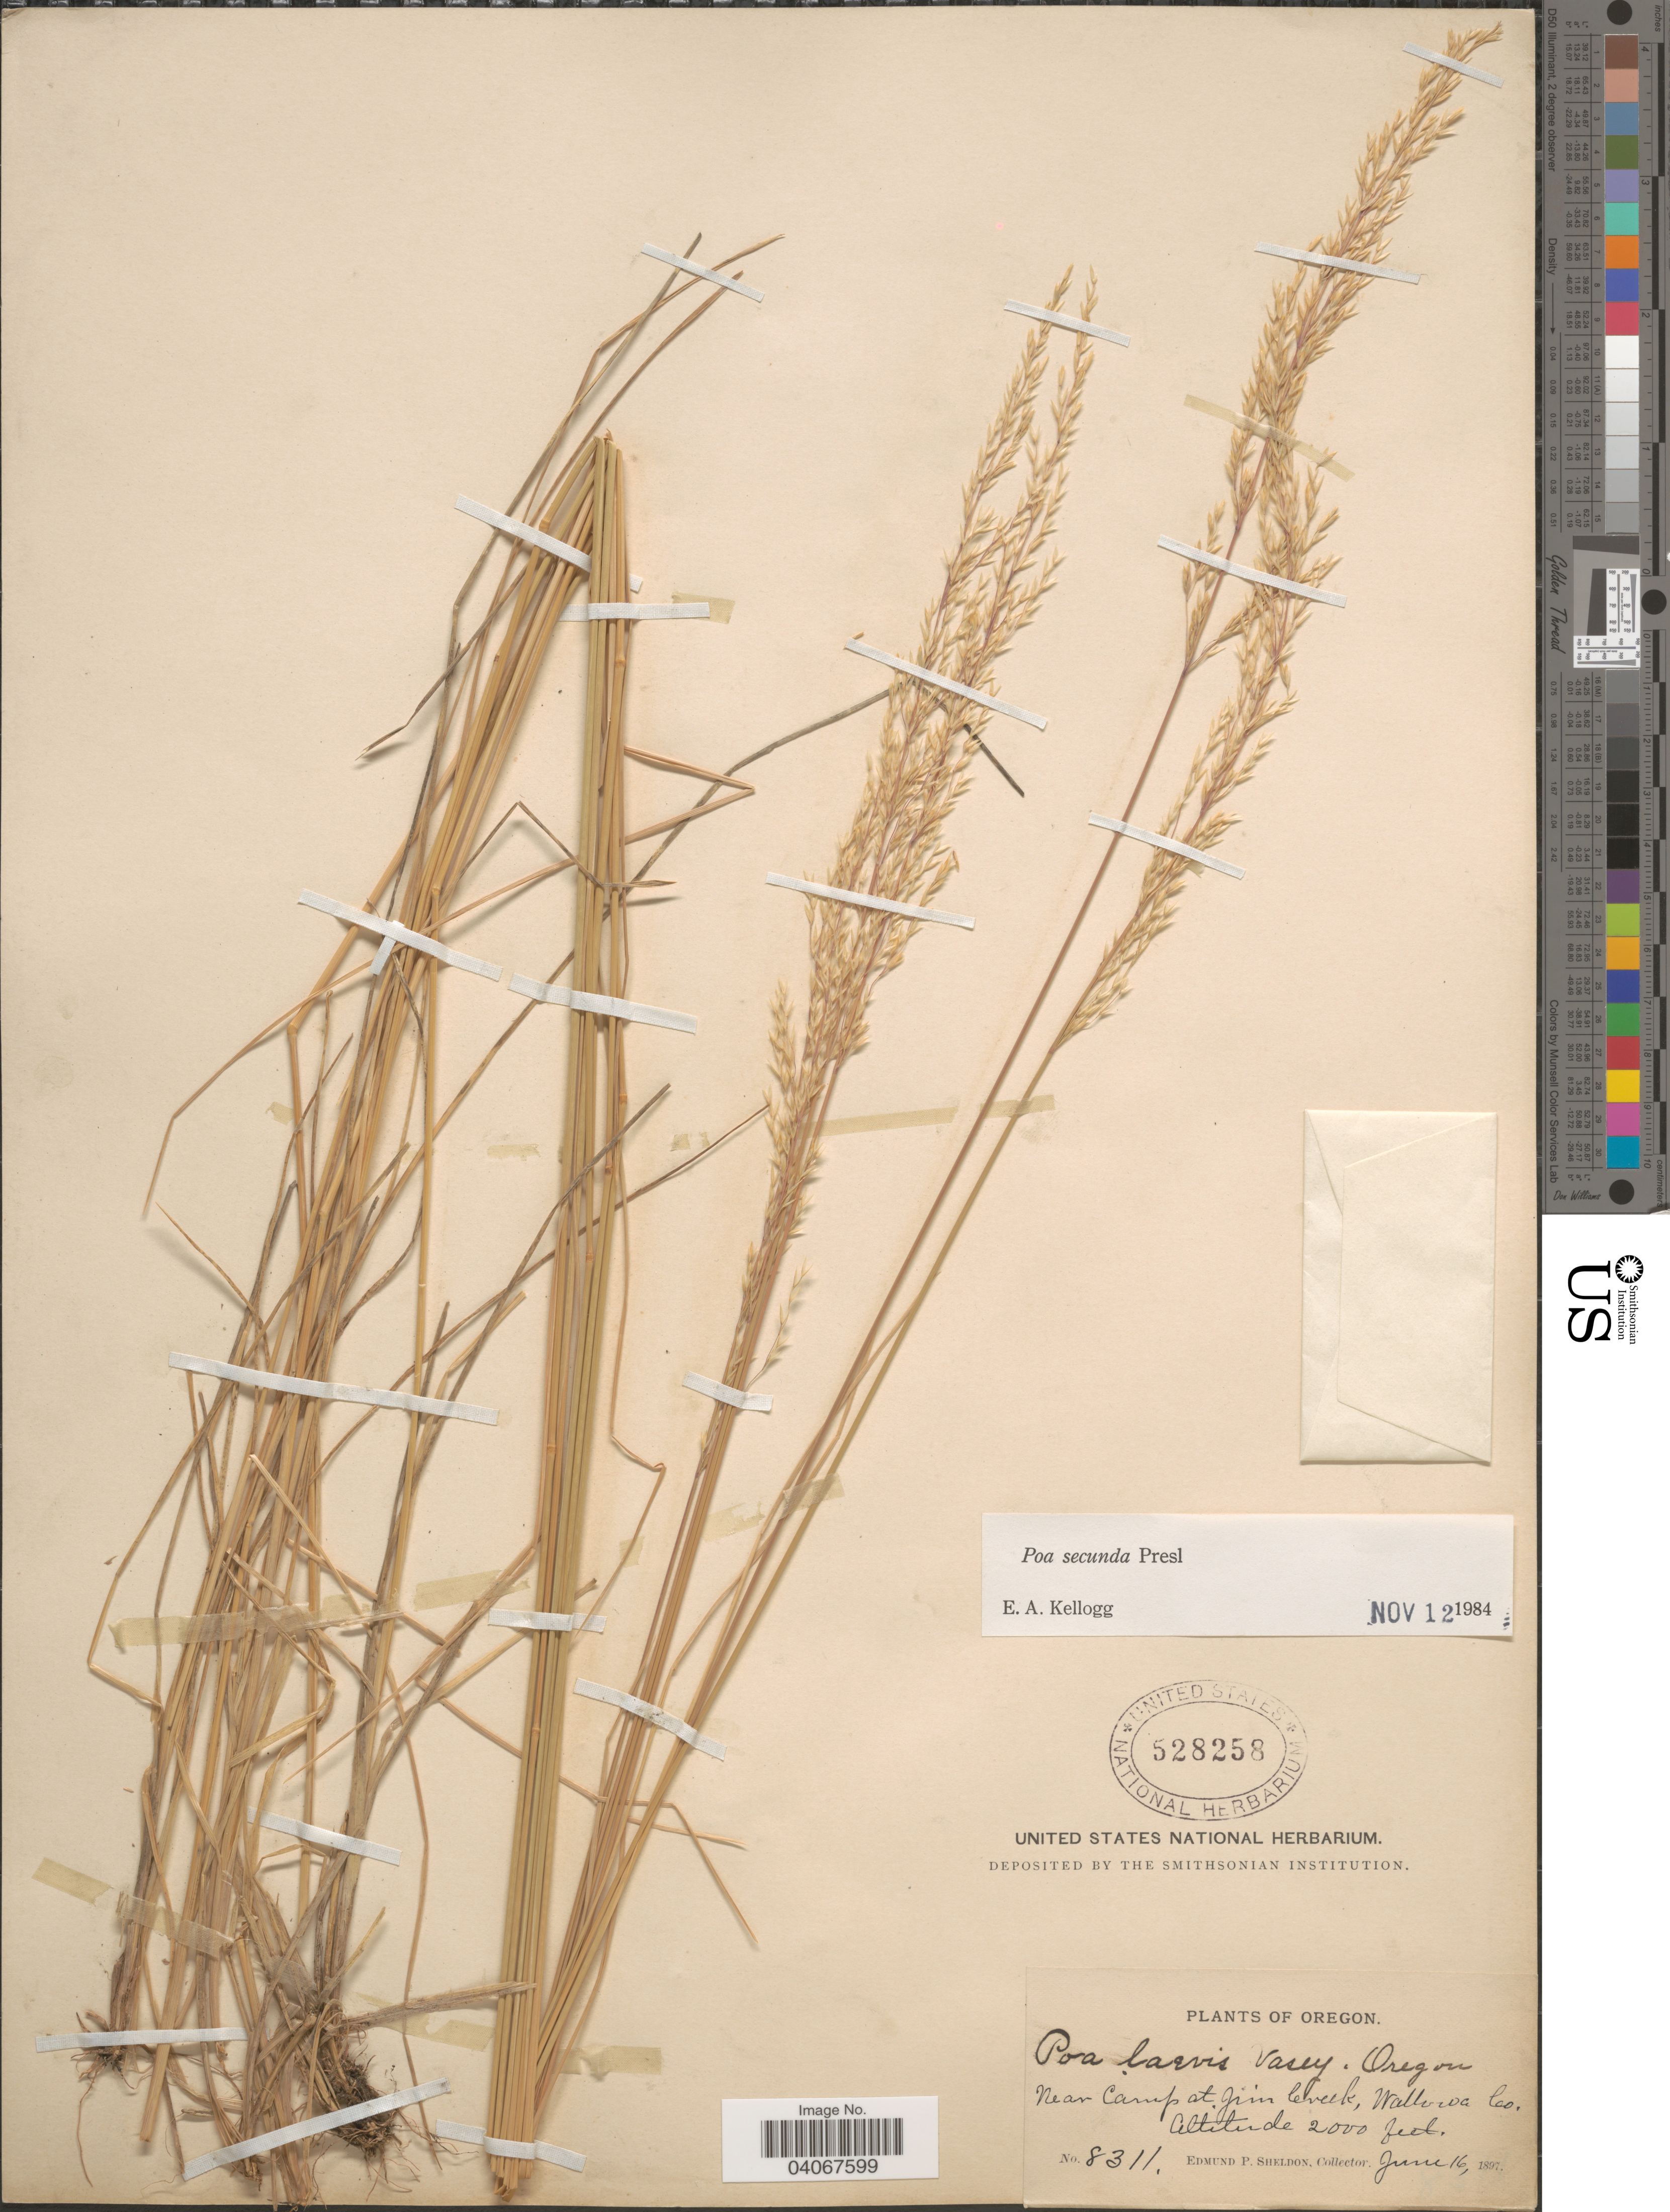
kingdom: Plantae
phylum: Tracheophyta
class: Liliopsida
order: Poales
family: Poaceae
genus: Poa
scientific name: Poa secunda subsp. secunda var. secunda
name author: J. Presl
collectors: E. P. Sheldon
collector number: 9311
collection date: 1897-06-16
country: United States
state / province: Oregon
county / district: Wallowa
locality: Near Camp at Jim Creek, Wallowa Co.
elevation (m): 610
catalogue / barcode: US 528258